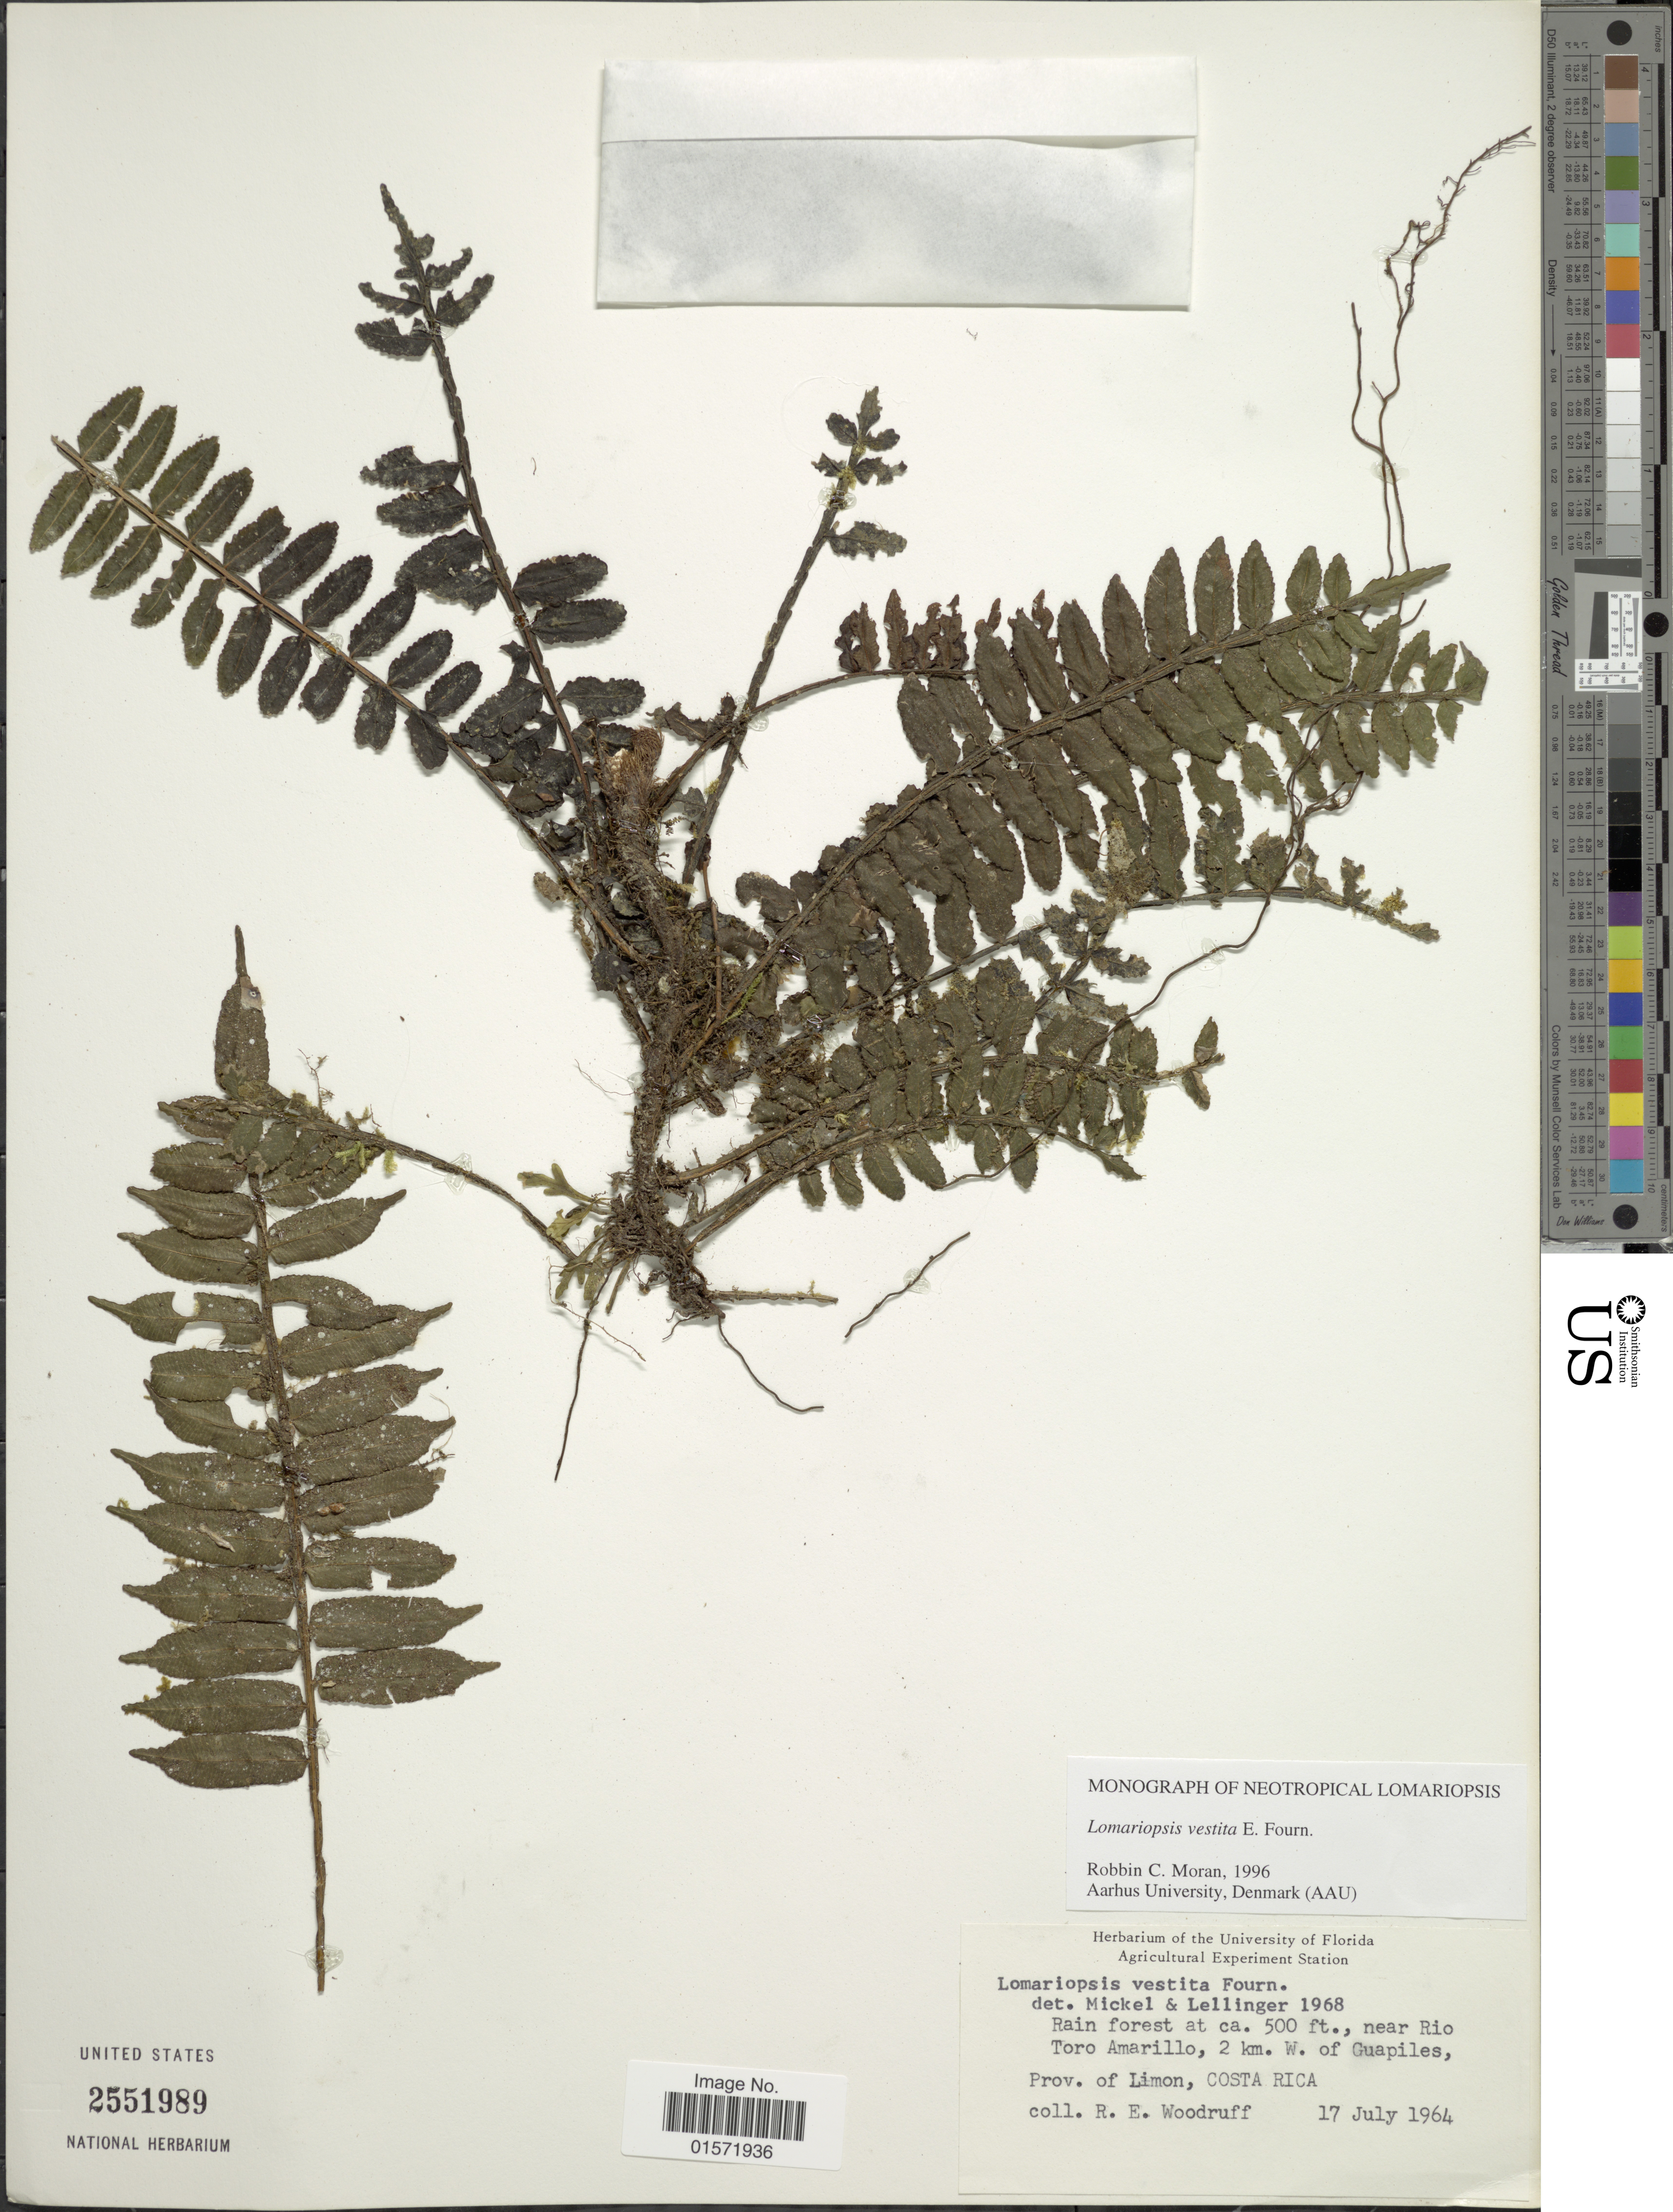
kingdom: Plantae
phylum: Tracheophyta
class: Polypodiopsida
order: Polypodiales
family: Lomariopsidaceae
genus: Lomariopsis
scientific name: Lomariopsis vestita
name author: E. Fourn.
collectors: R. Woodruff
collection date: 1964-07-17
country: Costa Rica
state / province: Limón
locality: Rain forest, near Rio Toro Amarillo, 2 km. W. of Guapiles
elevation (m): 152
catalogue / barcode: US 2551989